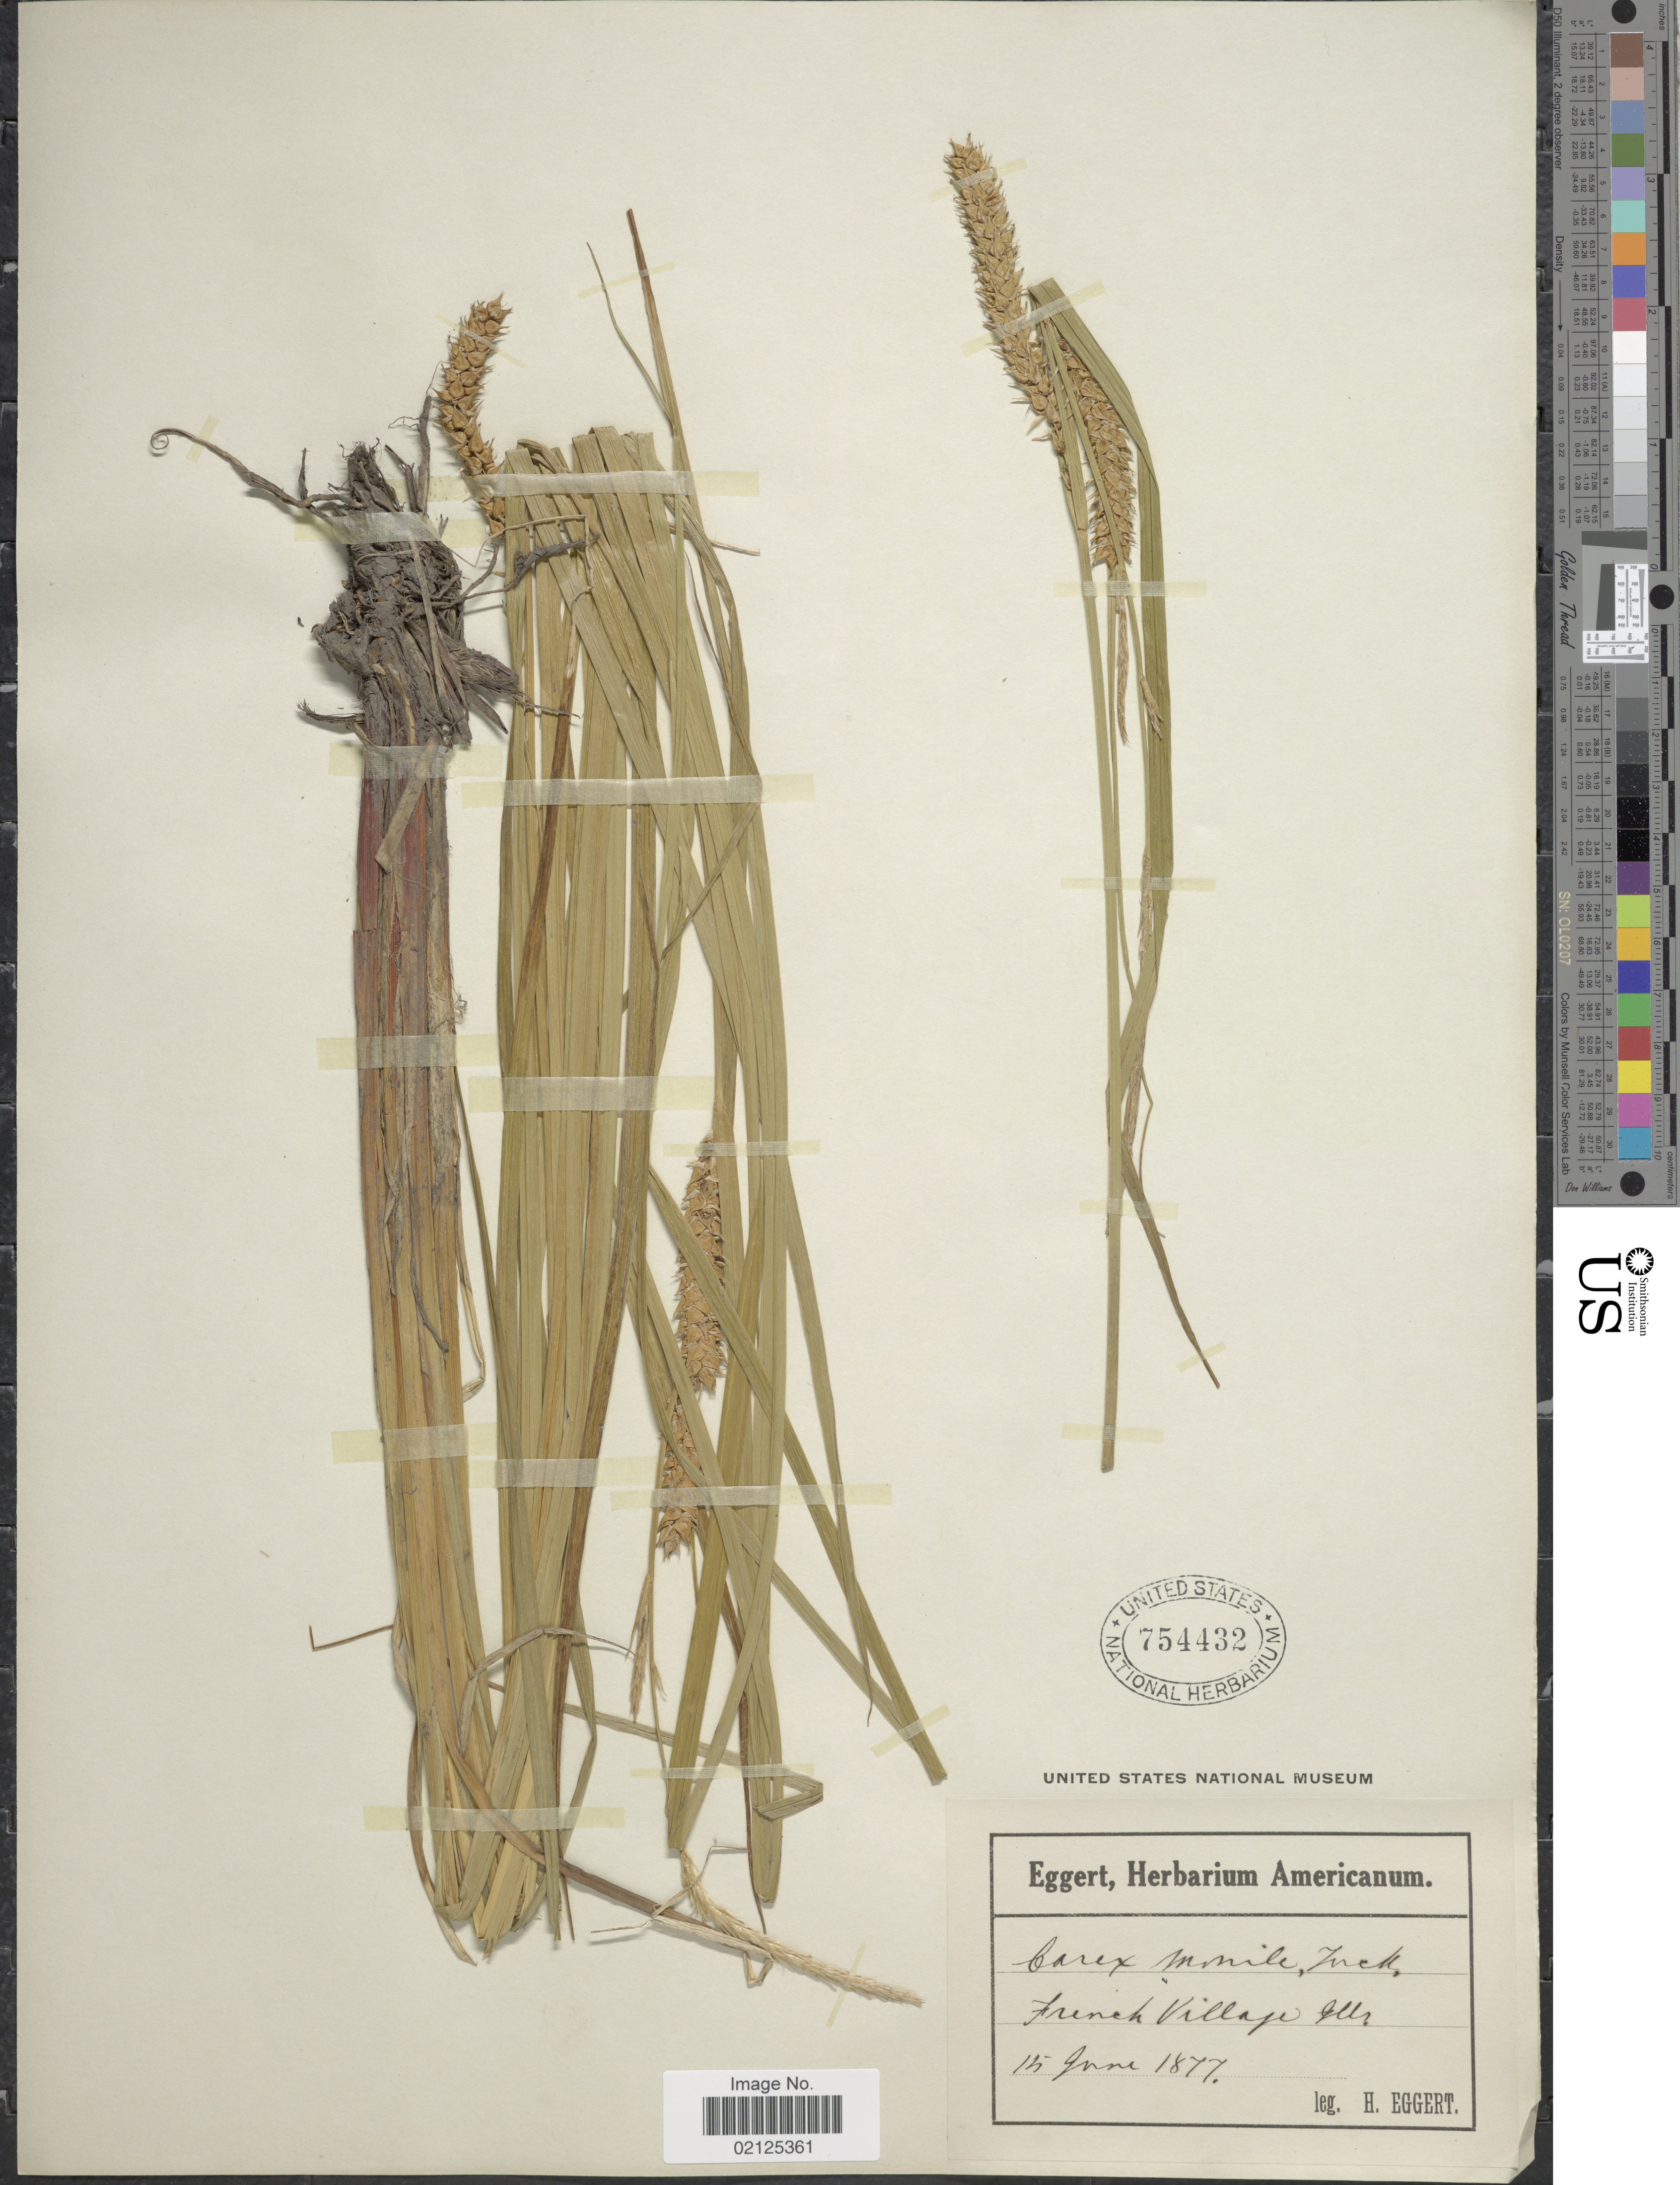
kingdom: Plantae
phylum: Tracheophyta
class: Liliopsida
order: Poales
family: Cyperaceae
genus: Carex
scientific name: Carex vesicaria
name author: L.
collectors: H. Eggert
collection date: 1877-06-15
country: United States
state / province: Illinois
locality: French Village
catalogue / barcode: US 754432